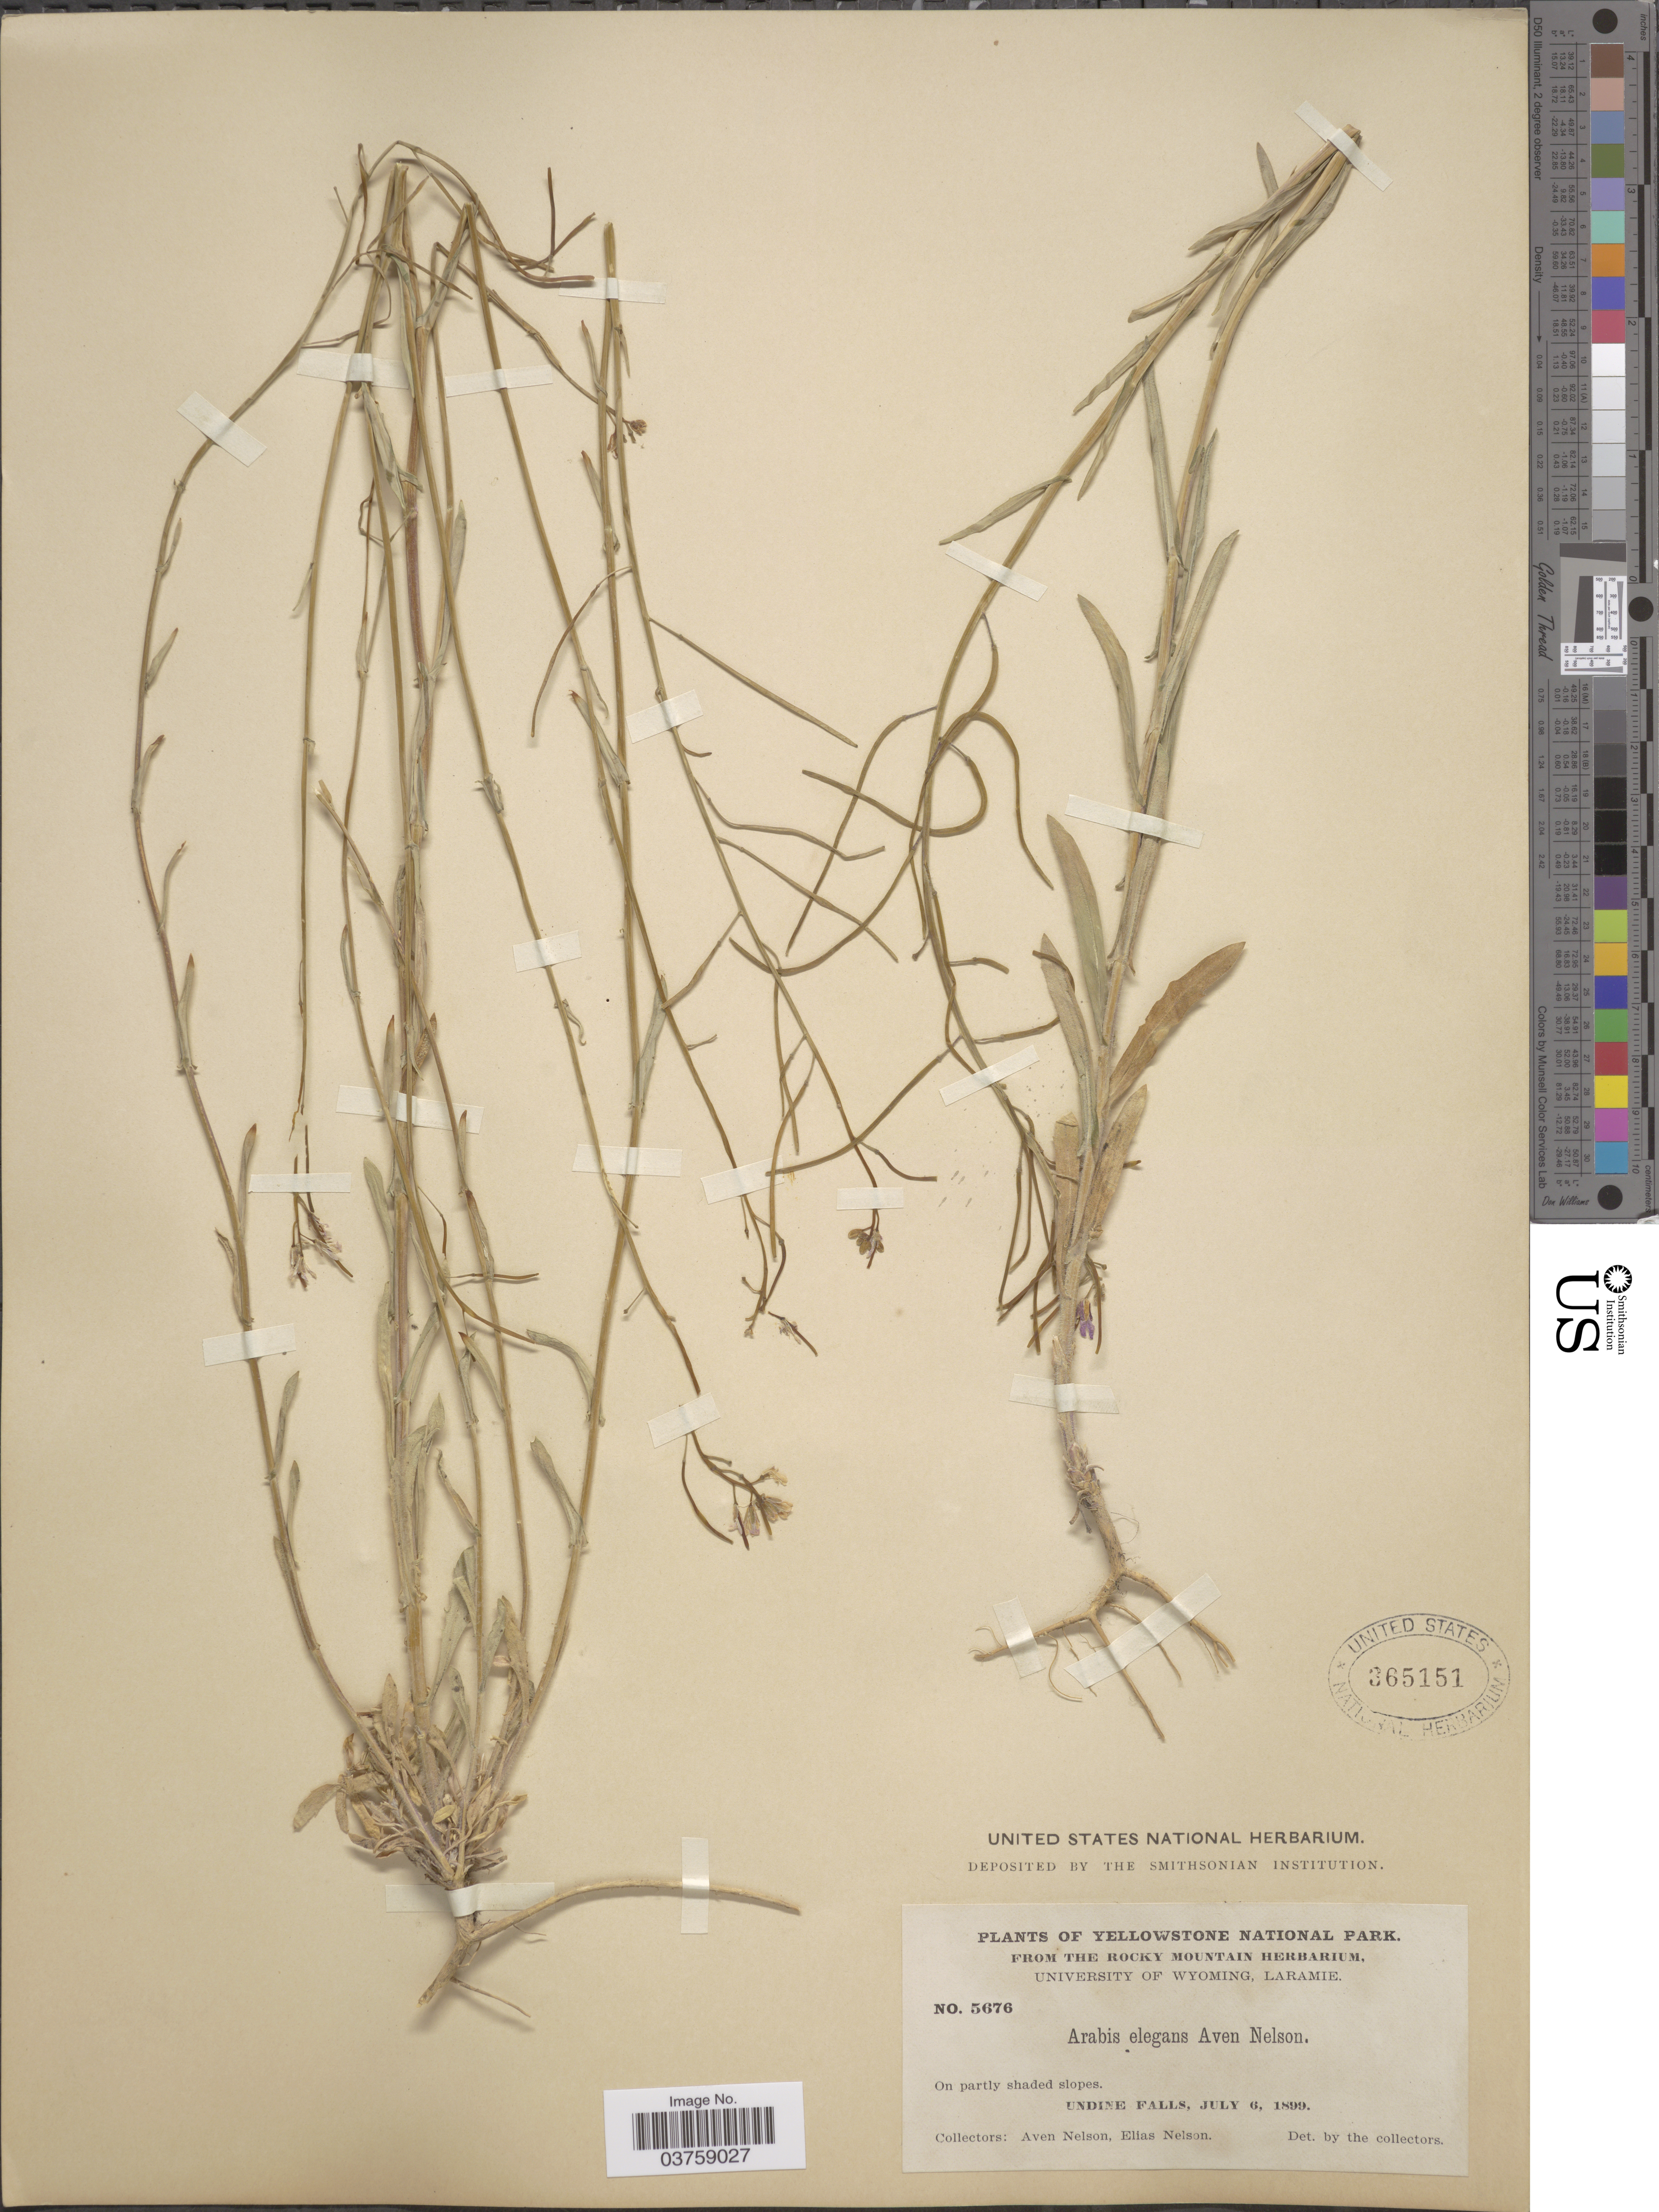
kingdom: Plantae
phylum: Tracheophyta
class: Magnoliopsida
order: Brassicales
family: Brassicaceae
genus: Arabis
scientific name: Arabis sparsiflora var. subvillosa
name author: (S. Watson) Rollins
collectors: A. Nelson & E. Nelson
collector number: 5676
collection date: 1899-07-06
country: United States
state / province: Wyoming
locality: Yellowstone National Park. Undine Falls.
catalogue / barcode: US 365151